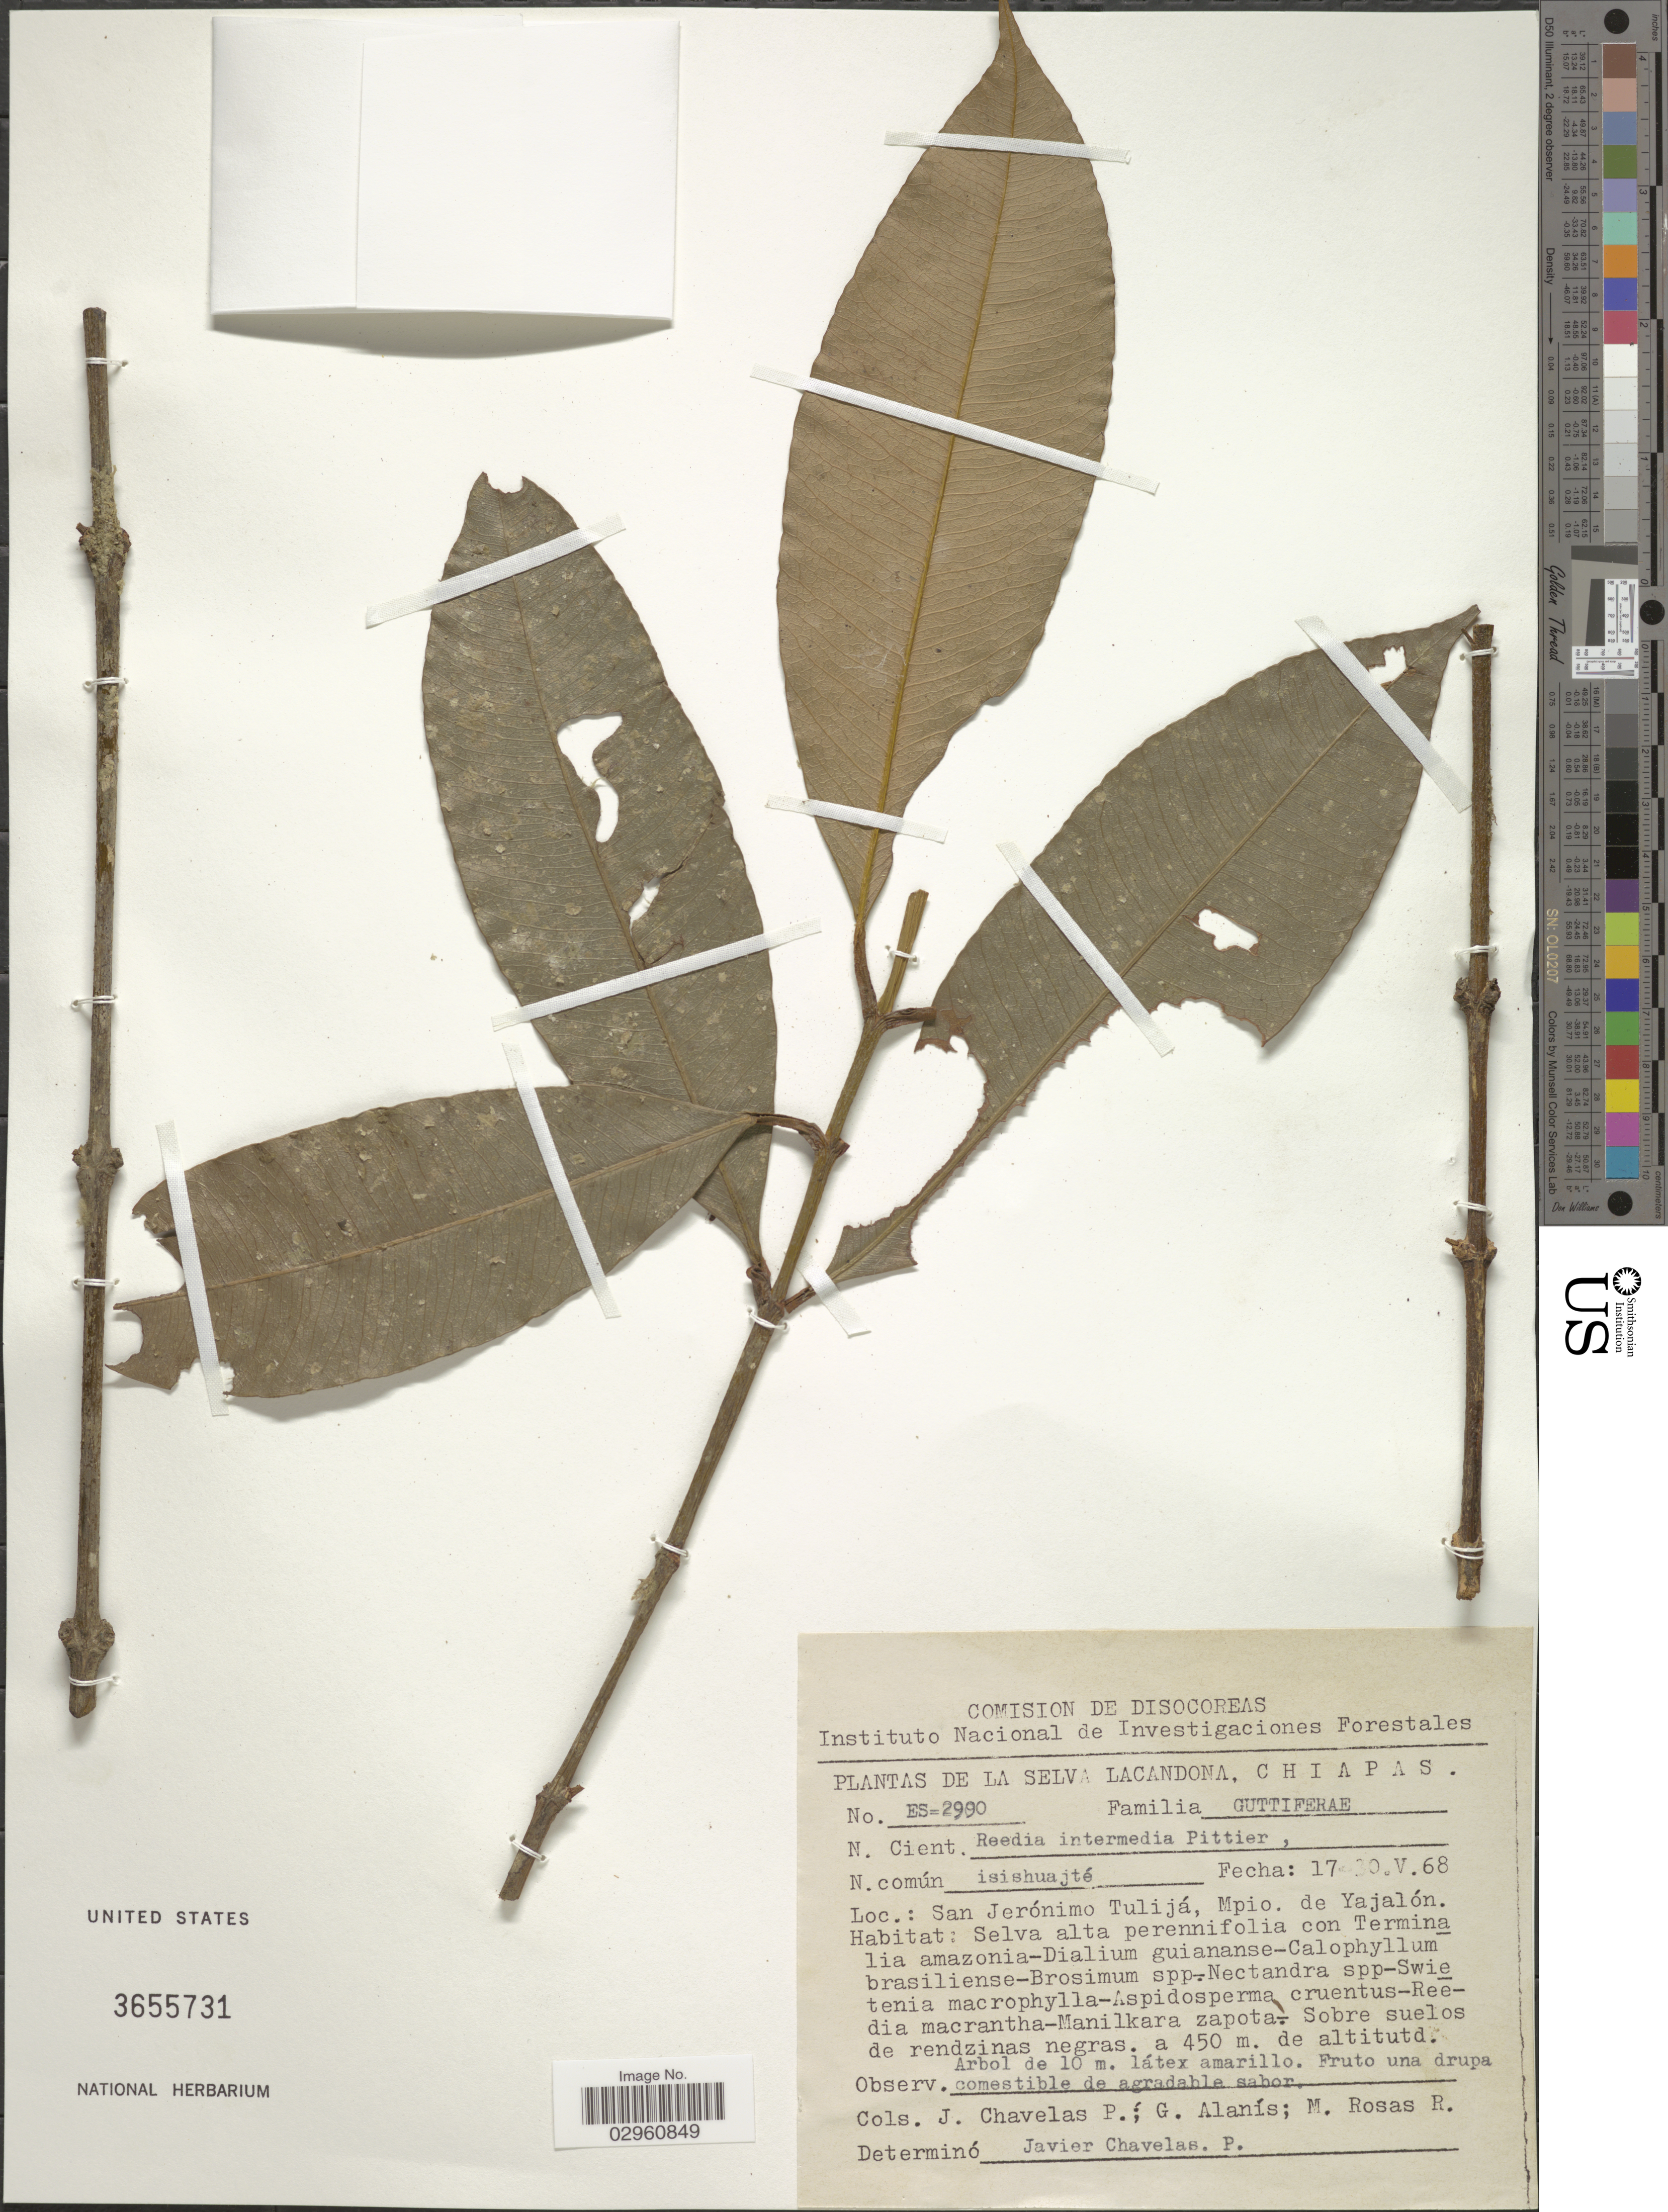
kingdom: Plantae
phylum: Tracheophyta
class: Magnoliopsida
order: Malpighiales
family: Clusiaceae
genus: Garcinia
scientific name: Garcinia intermedia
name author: (Pittier) Hammel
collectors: J. Chavelas P., G. Alanis & M. Rosas R.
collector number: ES=2990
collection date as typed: Transcribed d/m/y: 17/5/68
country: Mexico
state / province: Chiapas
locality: La Selva Lacandona. San Jerónimo Tulijá, Mpio. de Yajalón.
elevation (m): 450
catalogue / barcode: US 3655731